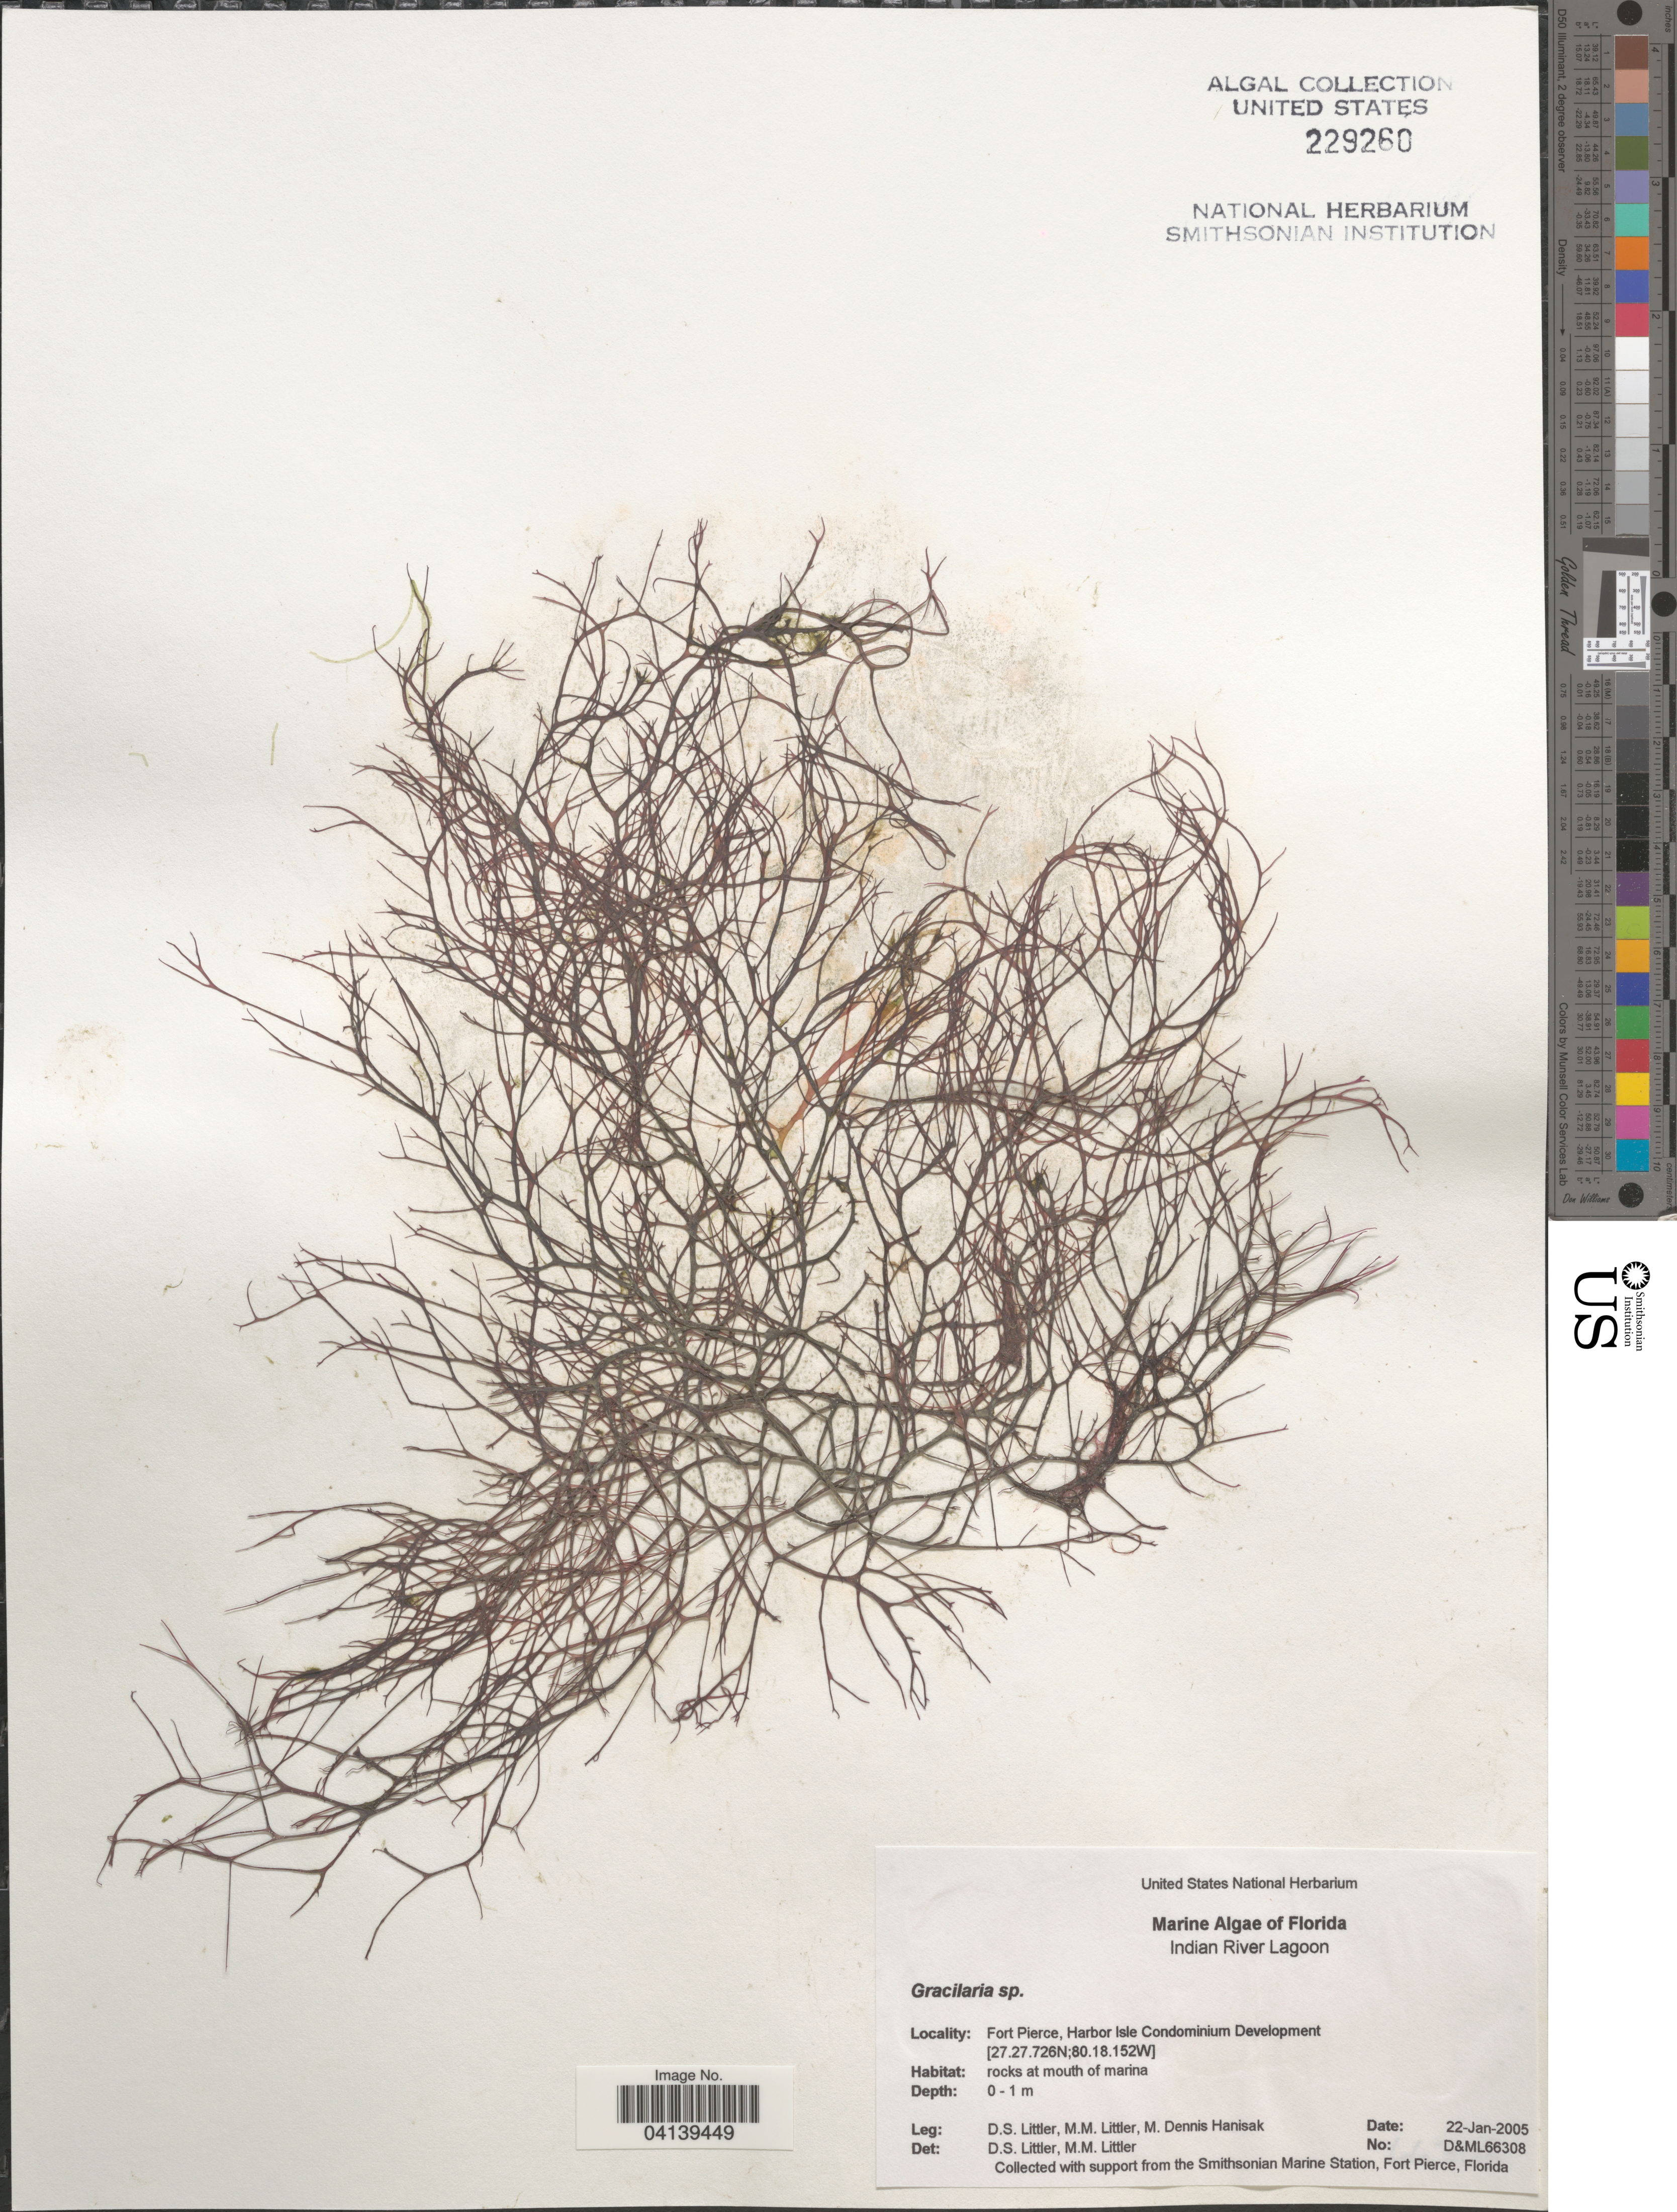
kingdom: Plantae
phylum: Rhodophyta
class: Florideophyceae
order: Gracilariales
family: Gracilariaceae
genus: Gracilaria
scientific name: Gracilaria sp.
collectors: D. S. Littler & M. Hanisak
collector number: D&ML66308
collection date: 2005-01-22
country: United States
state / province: Florida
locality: Indian River Lagoon. Fort Pierce, Harbor Isle Condominium Development.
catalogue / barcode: US 229260